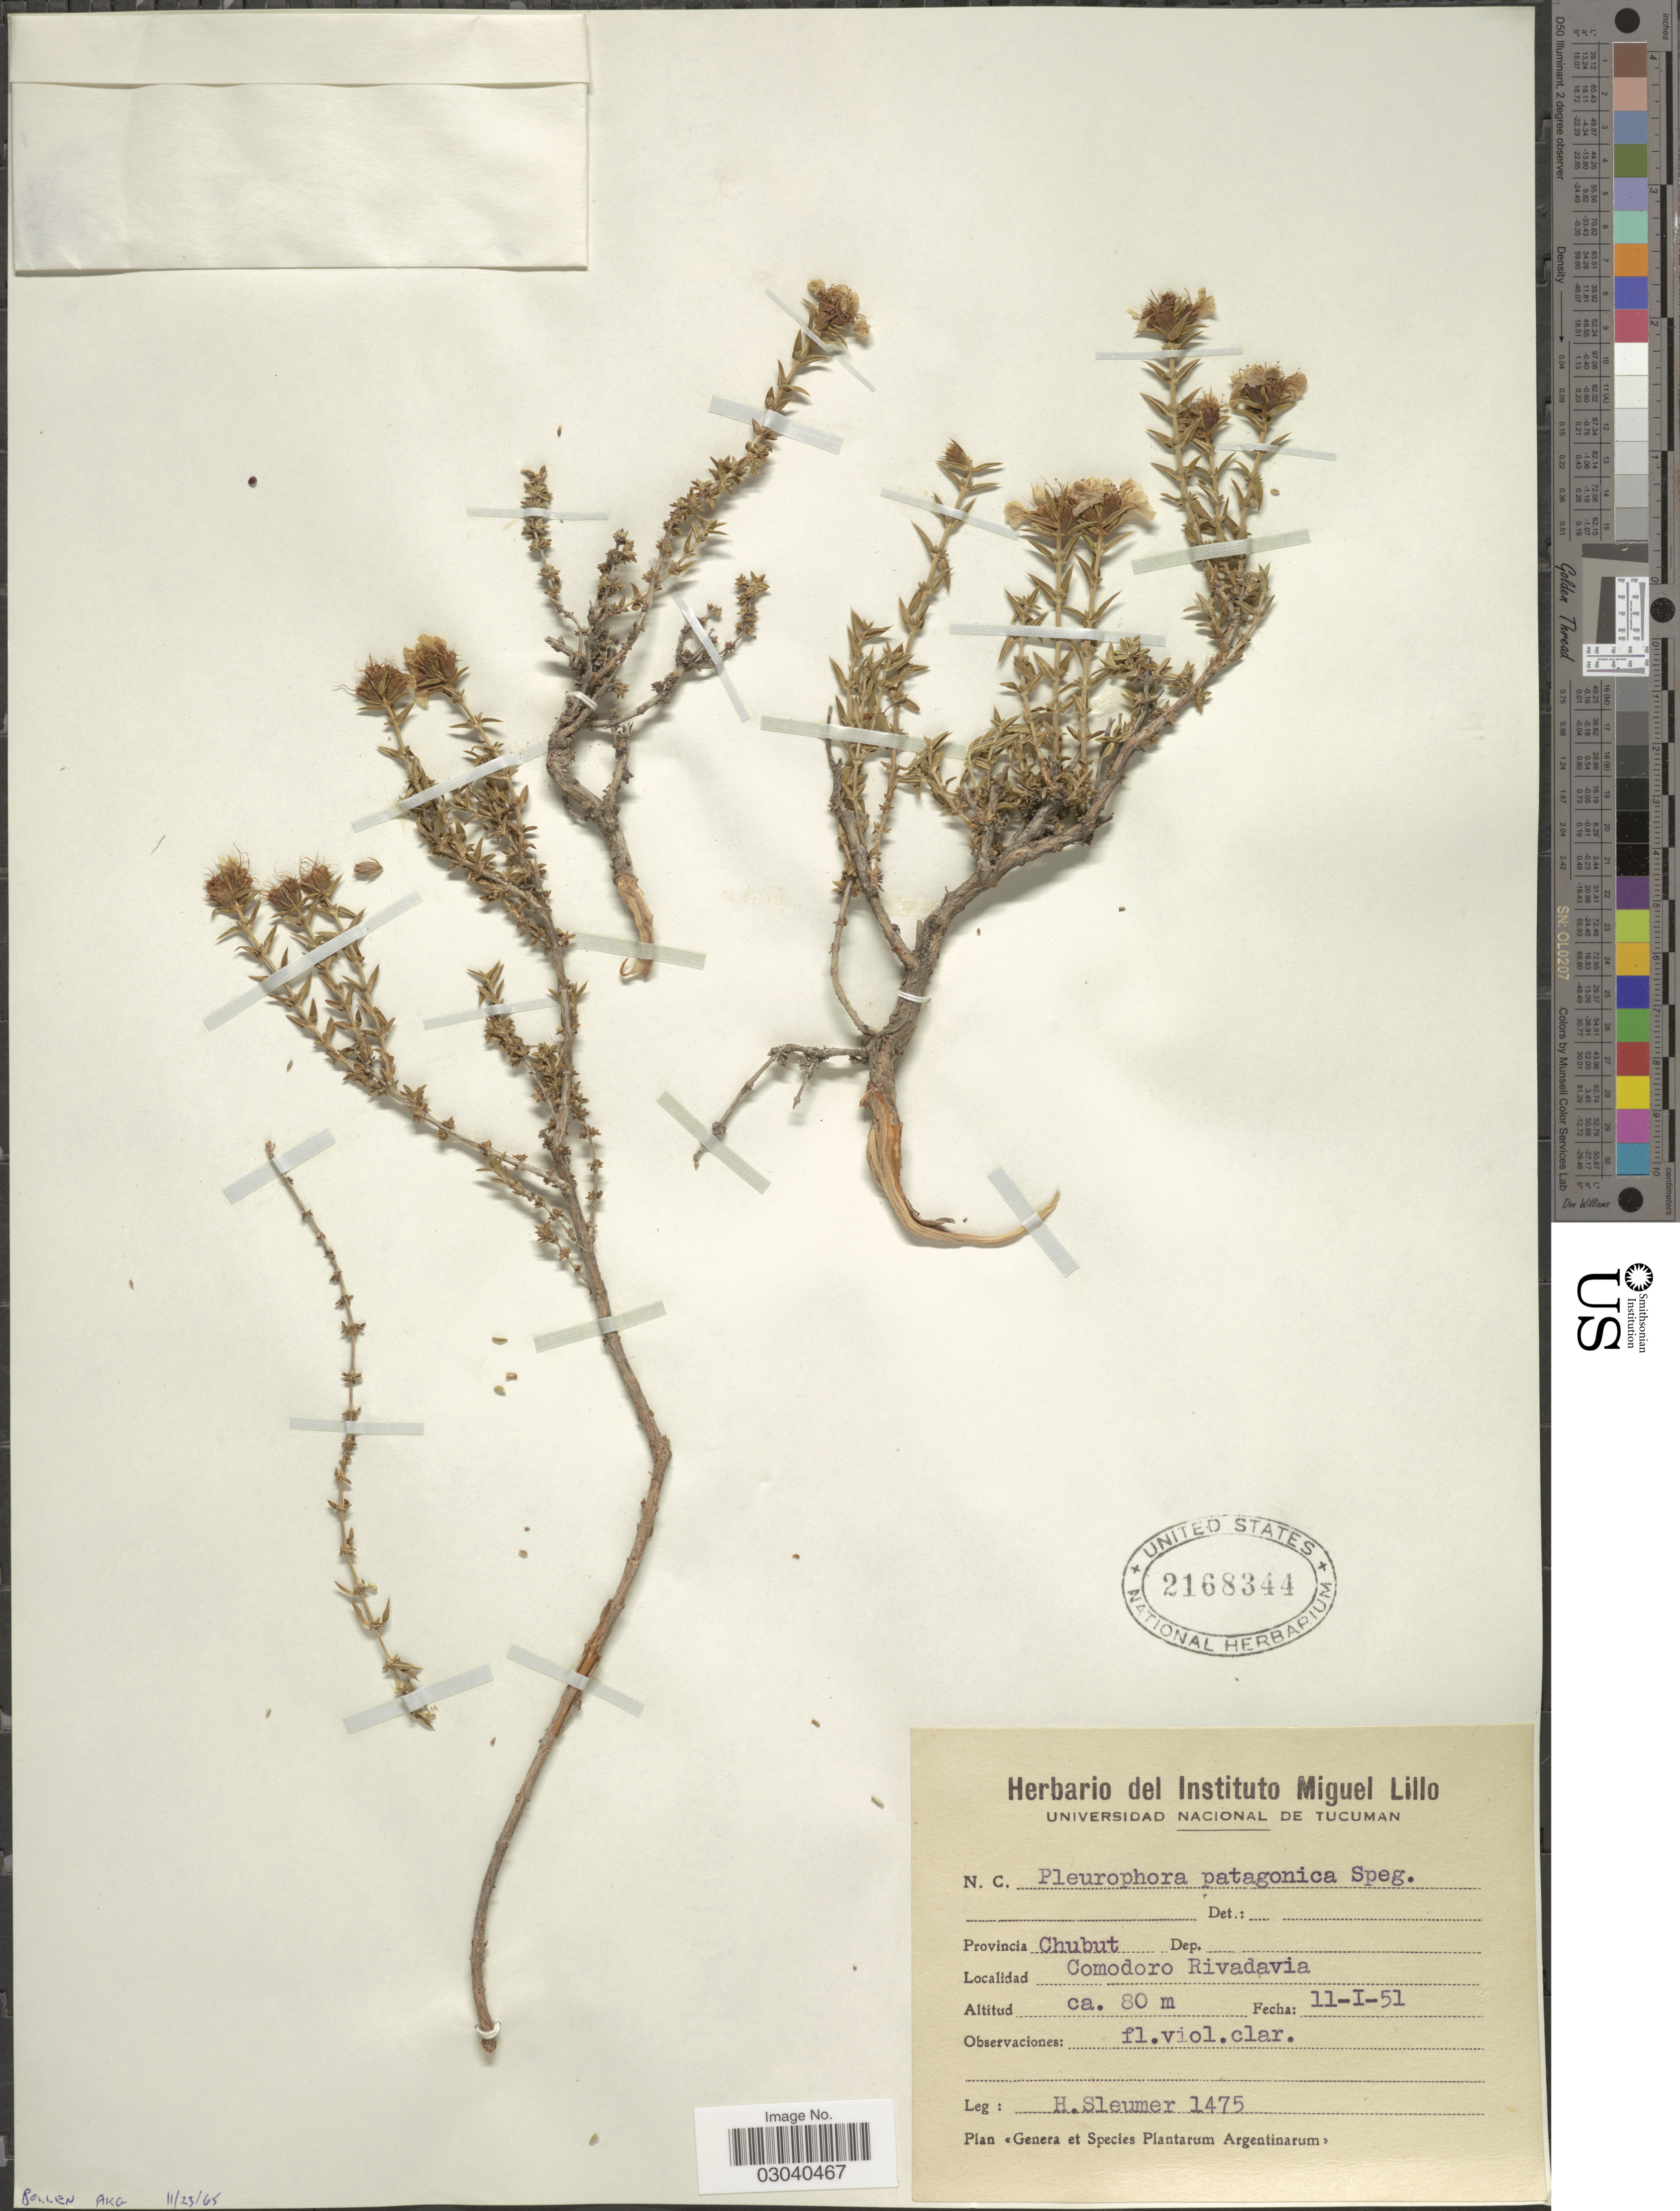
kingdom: Plantae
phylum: Tracheophyta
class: Magnoliopsida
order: Myrtales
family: Lythraceae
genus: Pleurophora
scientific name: Pleurophora patagonica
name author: Speg.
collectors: H. O. Sleumer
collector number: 1475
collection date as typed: Transcribed d/m/y: 11/1/51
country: Argentina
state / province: Chubut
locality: Comodoro Rivadavia.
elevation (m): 80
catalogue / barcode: US 2168344